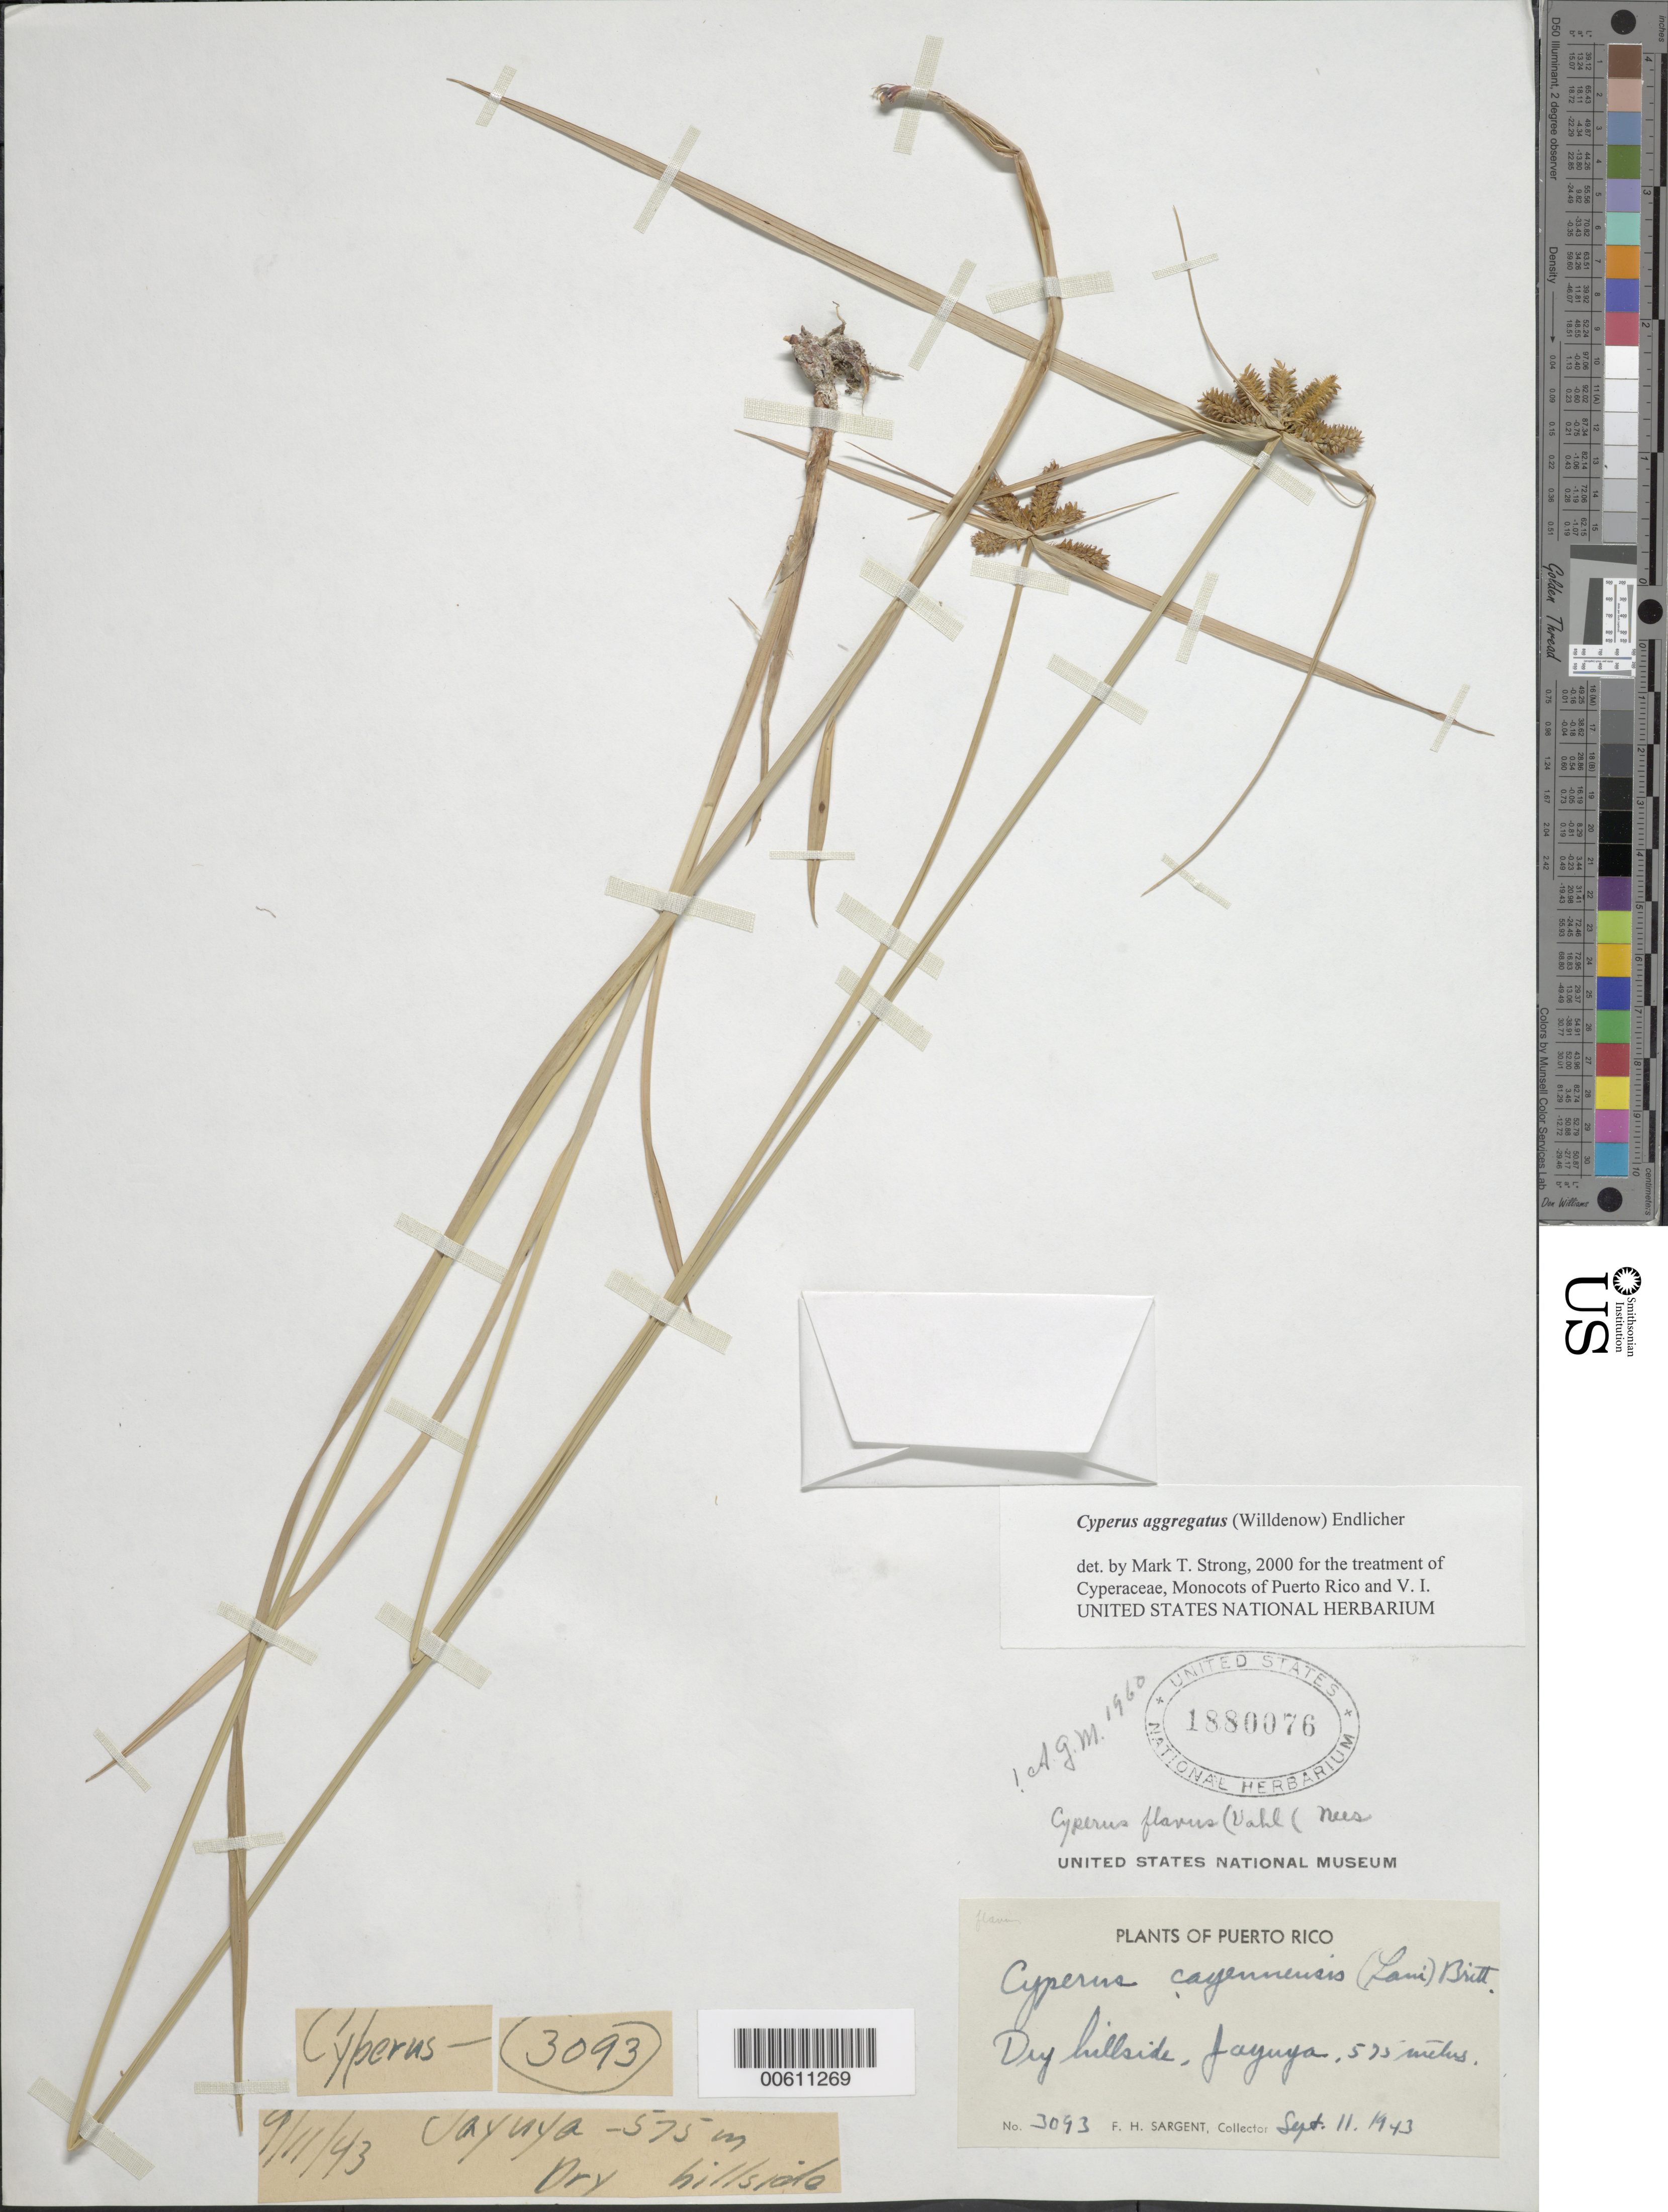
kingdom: Plantae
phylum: Tracheophyta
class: Liliopsida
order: Poales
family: Cyperaceae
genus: Cyperus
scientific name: Cyperus aggregatus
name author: (Willd.) Endl.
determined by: Strong, M. T., (US), Smithsonian Institution - National Museum of Natural History (UNITED STATES)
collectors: F. H. Sargent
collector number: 3093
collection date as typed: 11 Sep 1943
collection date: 1943-09-11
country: Puerto Rico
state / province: Jayuya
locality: Jayuya.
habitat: Dry hillside.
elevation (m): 575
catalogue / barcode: US 1880076